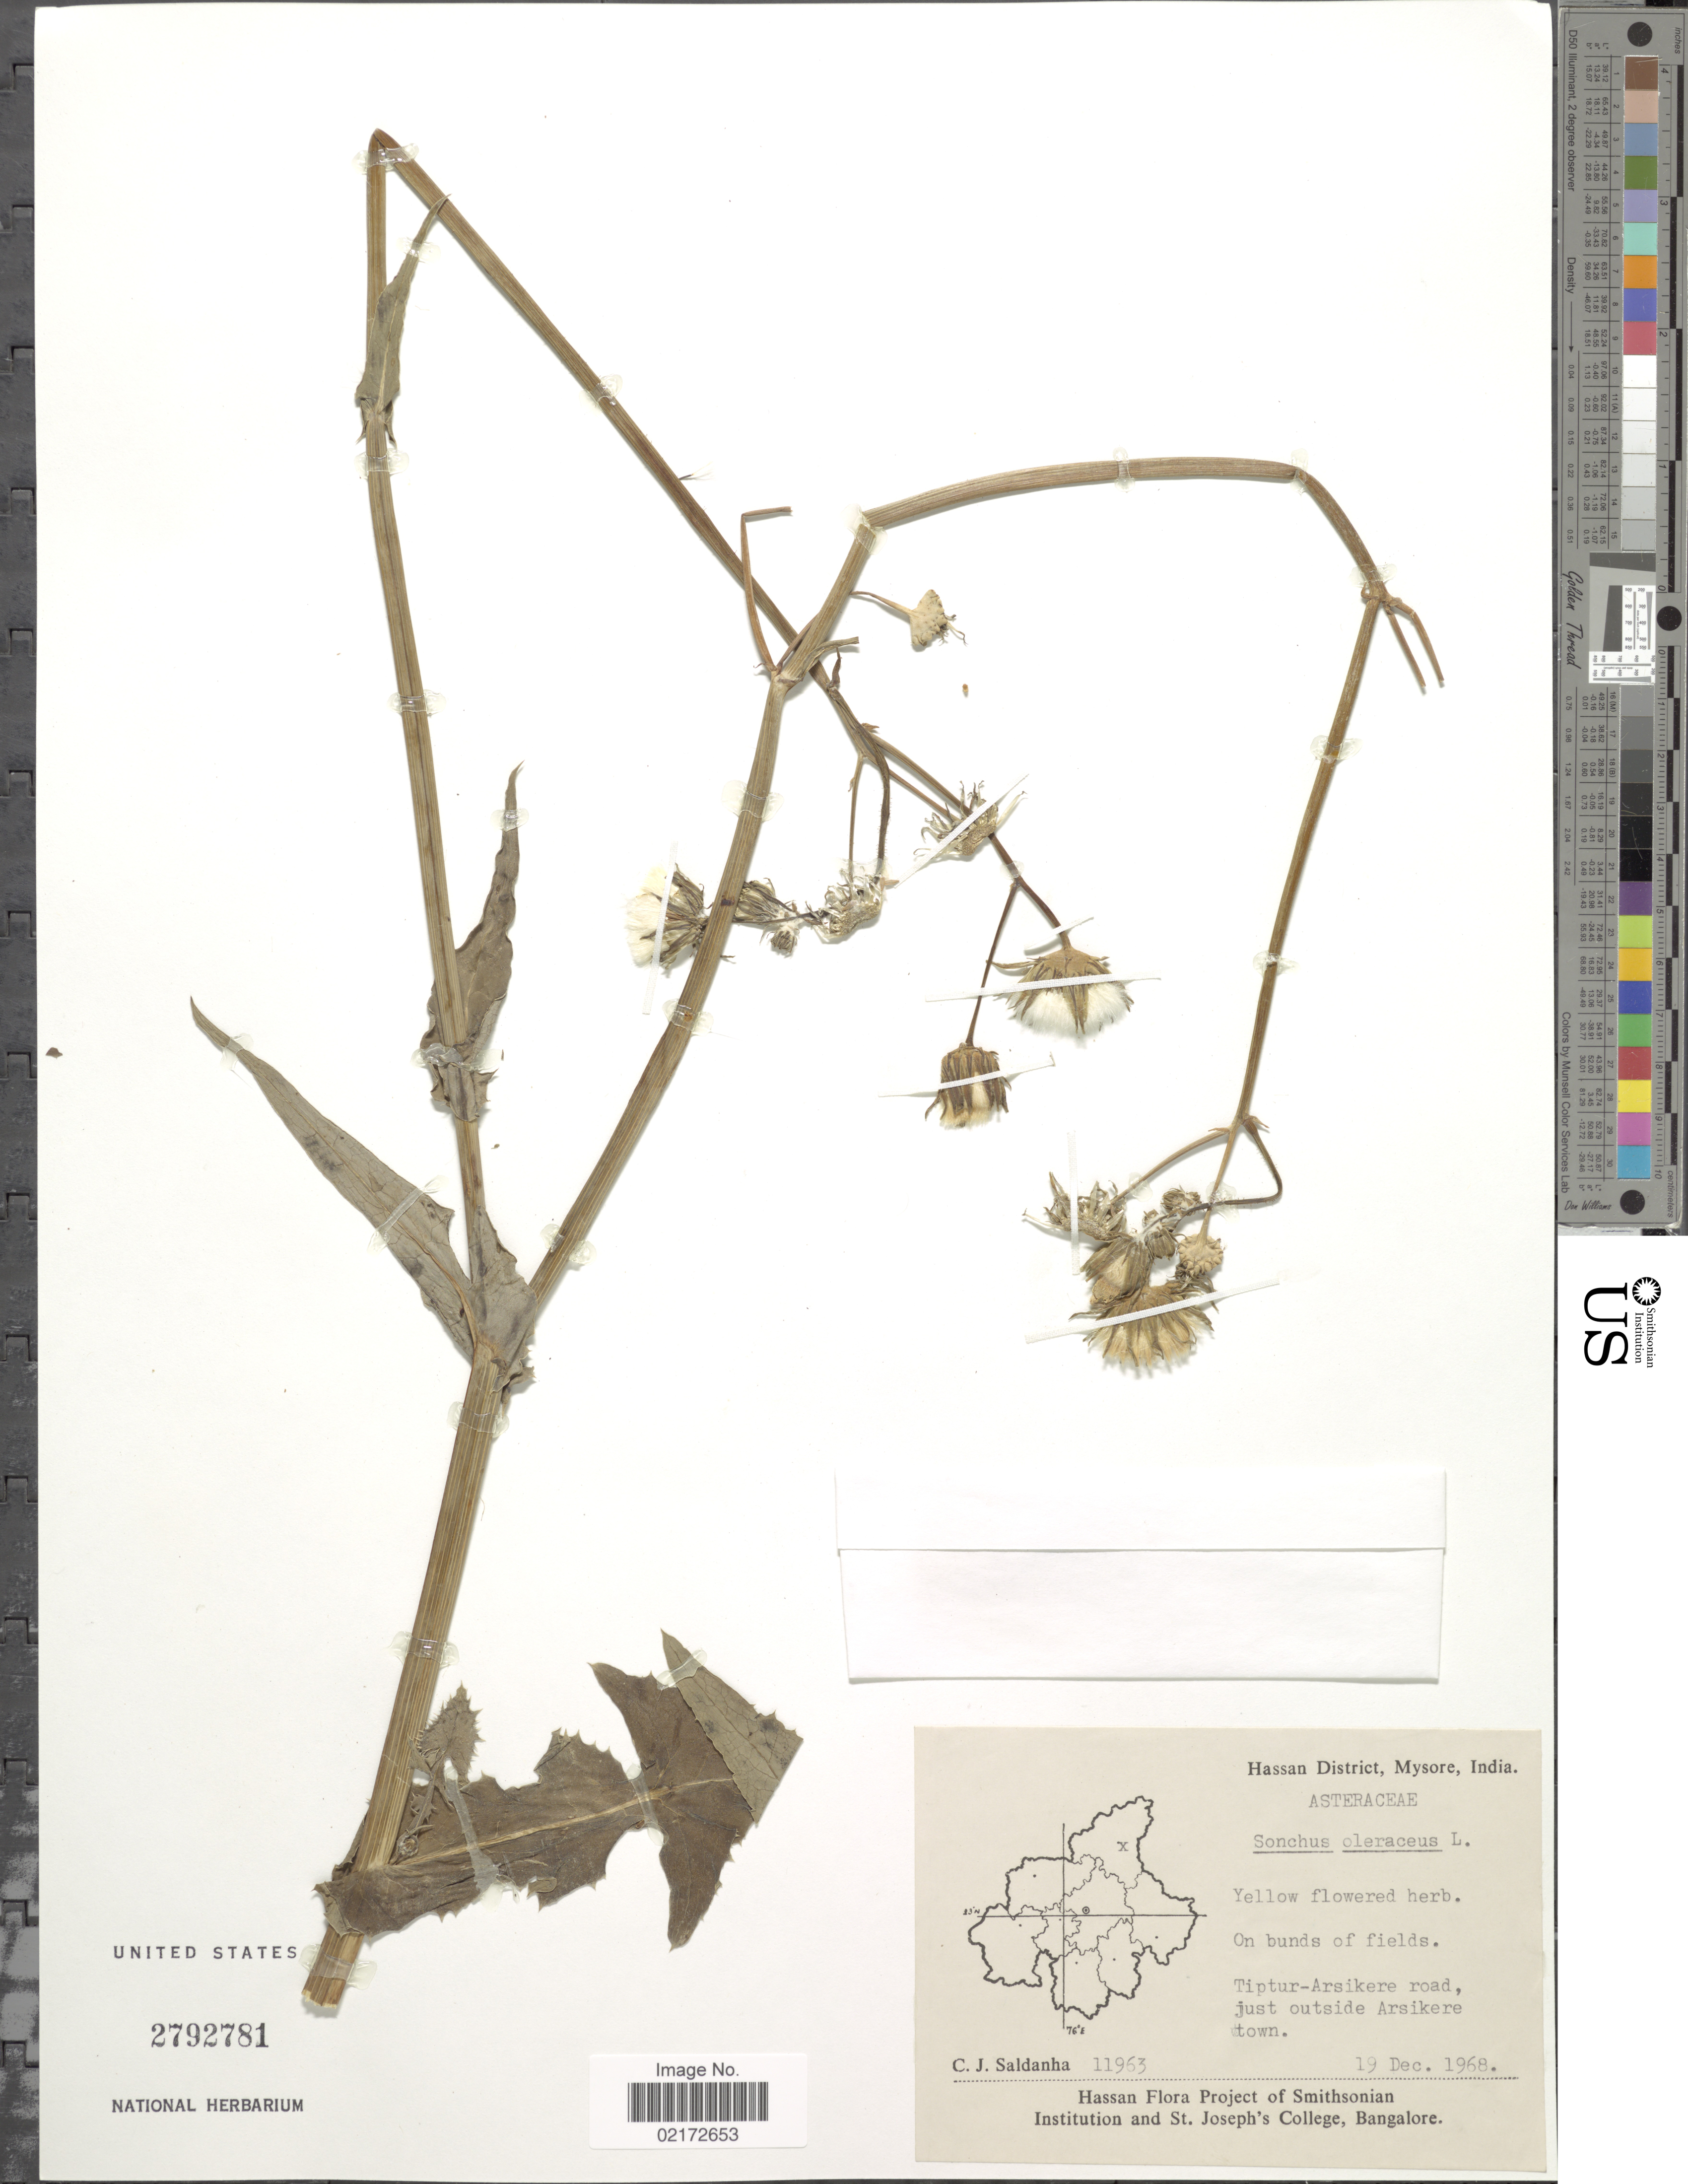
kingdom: Plantae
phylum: Tracheophyta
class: Magnoliopsida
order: Asterales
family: Asteraceae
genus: Sonchus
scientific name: Sonchus oleraceus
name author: L.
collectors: C. J. Saldanha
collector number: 11963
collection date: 1968-12-19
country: India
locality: Hassan District, Mysore, India. Tiptur-Arsikere road, just outside Arsikere town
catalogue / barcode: US 2792781